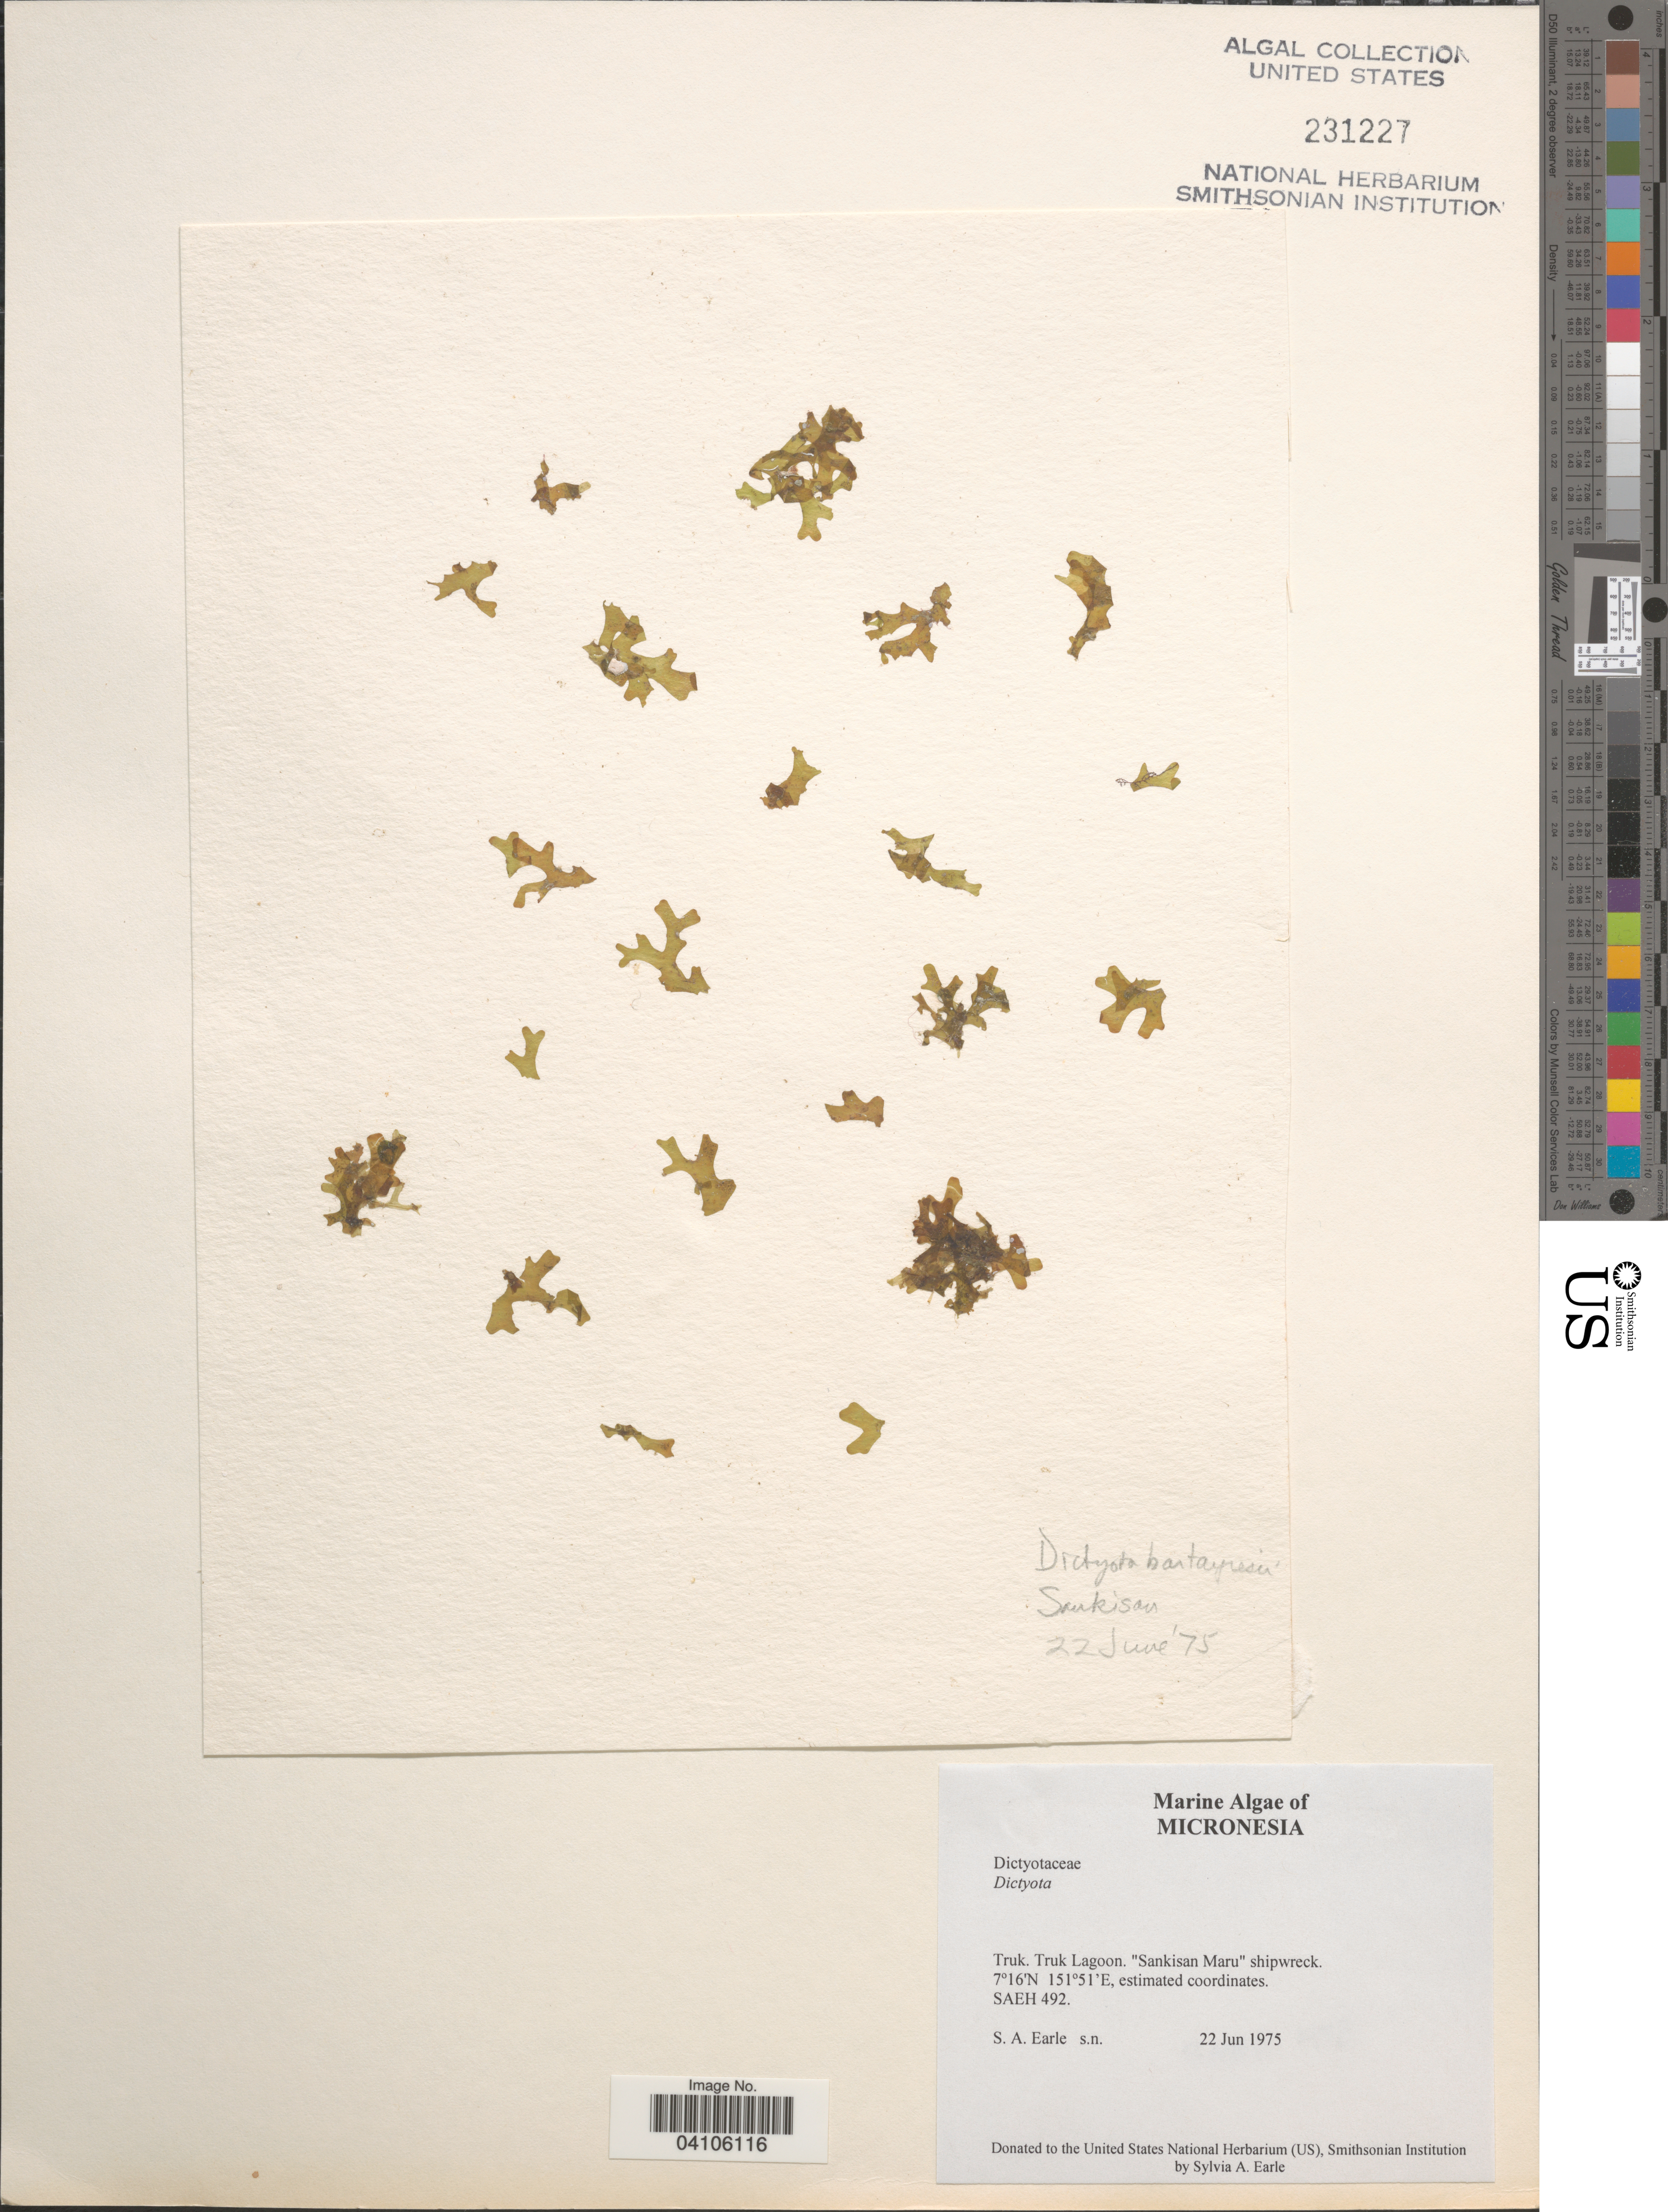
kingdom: Chromista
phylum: Ochrophyta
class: Phaeophyceae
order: Dictyotales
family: Dictyotaceae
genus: Dictyota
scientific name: Dictyota sp.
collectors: S. A. Earle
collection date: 1975-06-22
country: Micronesia, Federated States of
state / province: Truk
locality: Micronesia. Truk Lagoon. "Sankisan Maru" shipwreck.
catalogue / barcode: US 231227